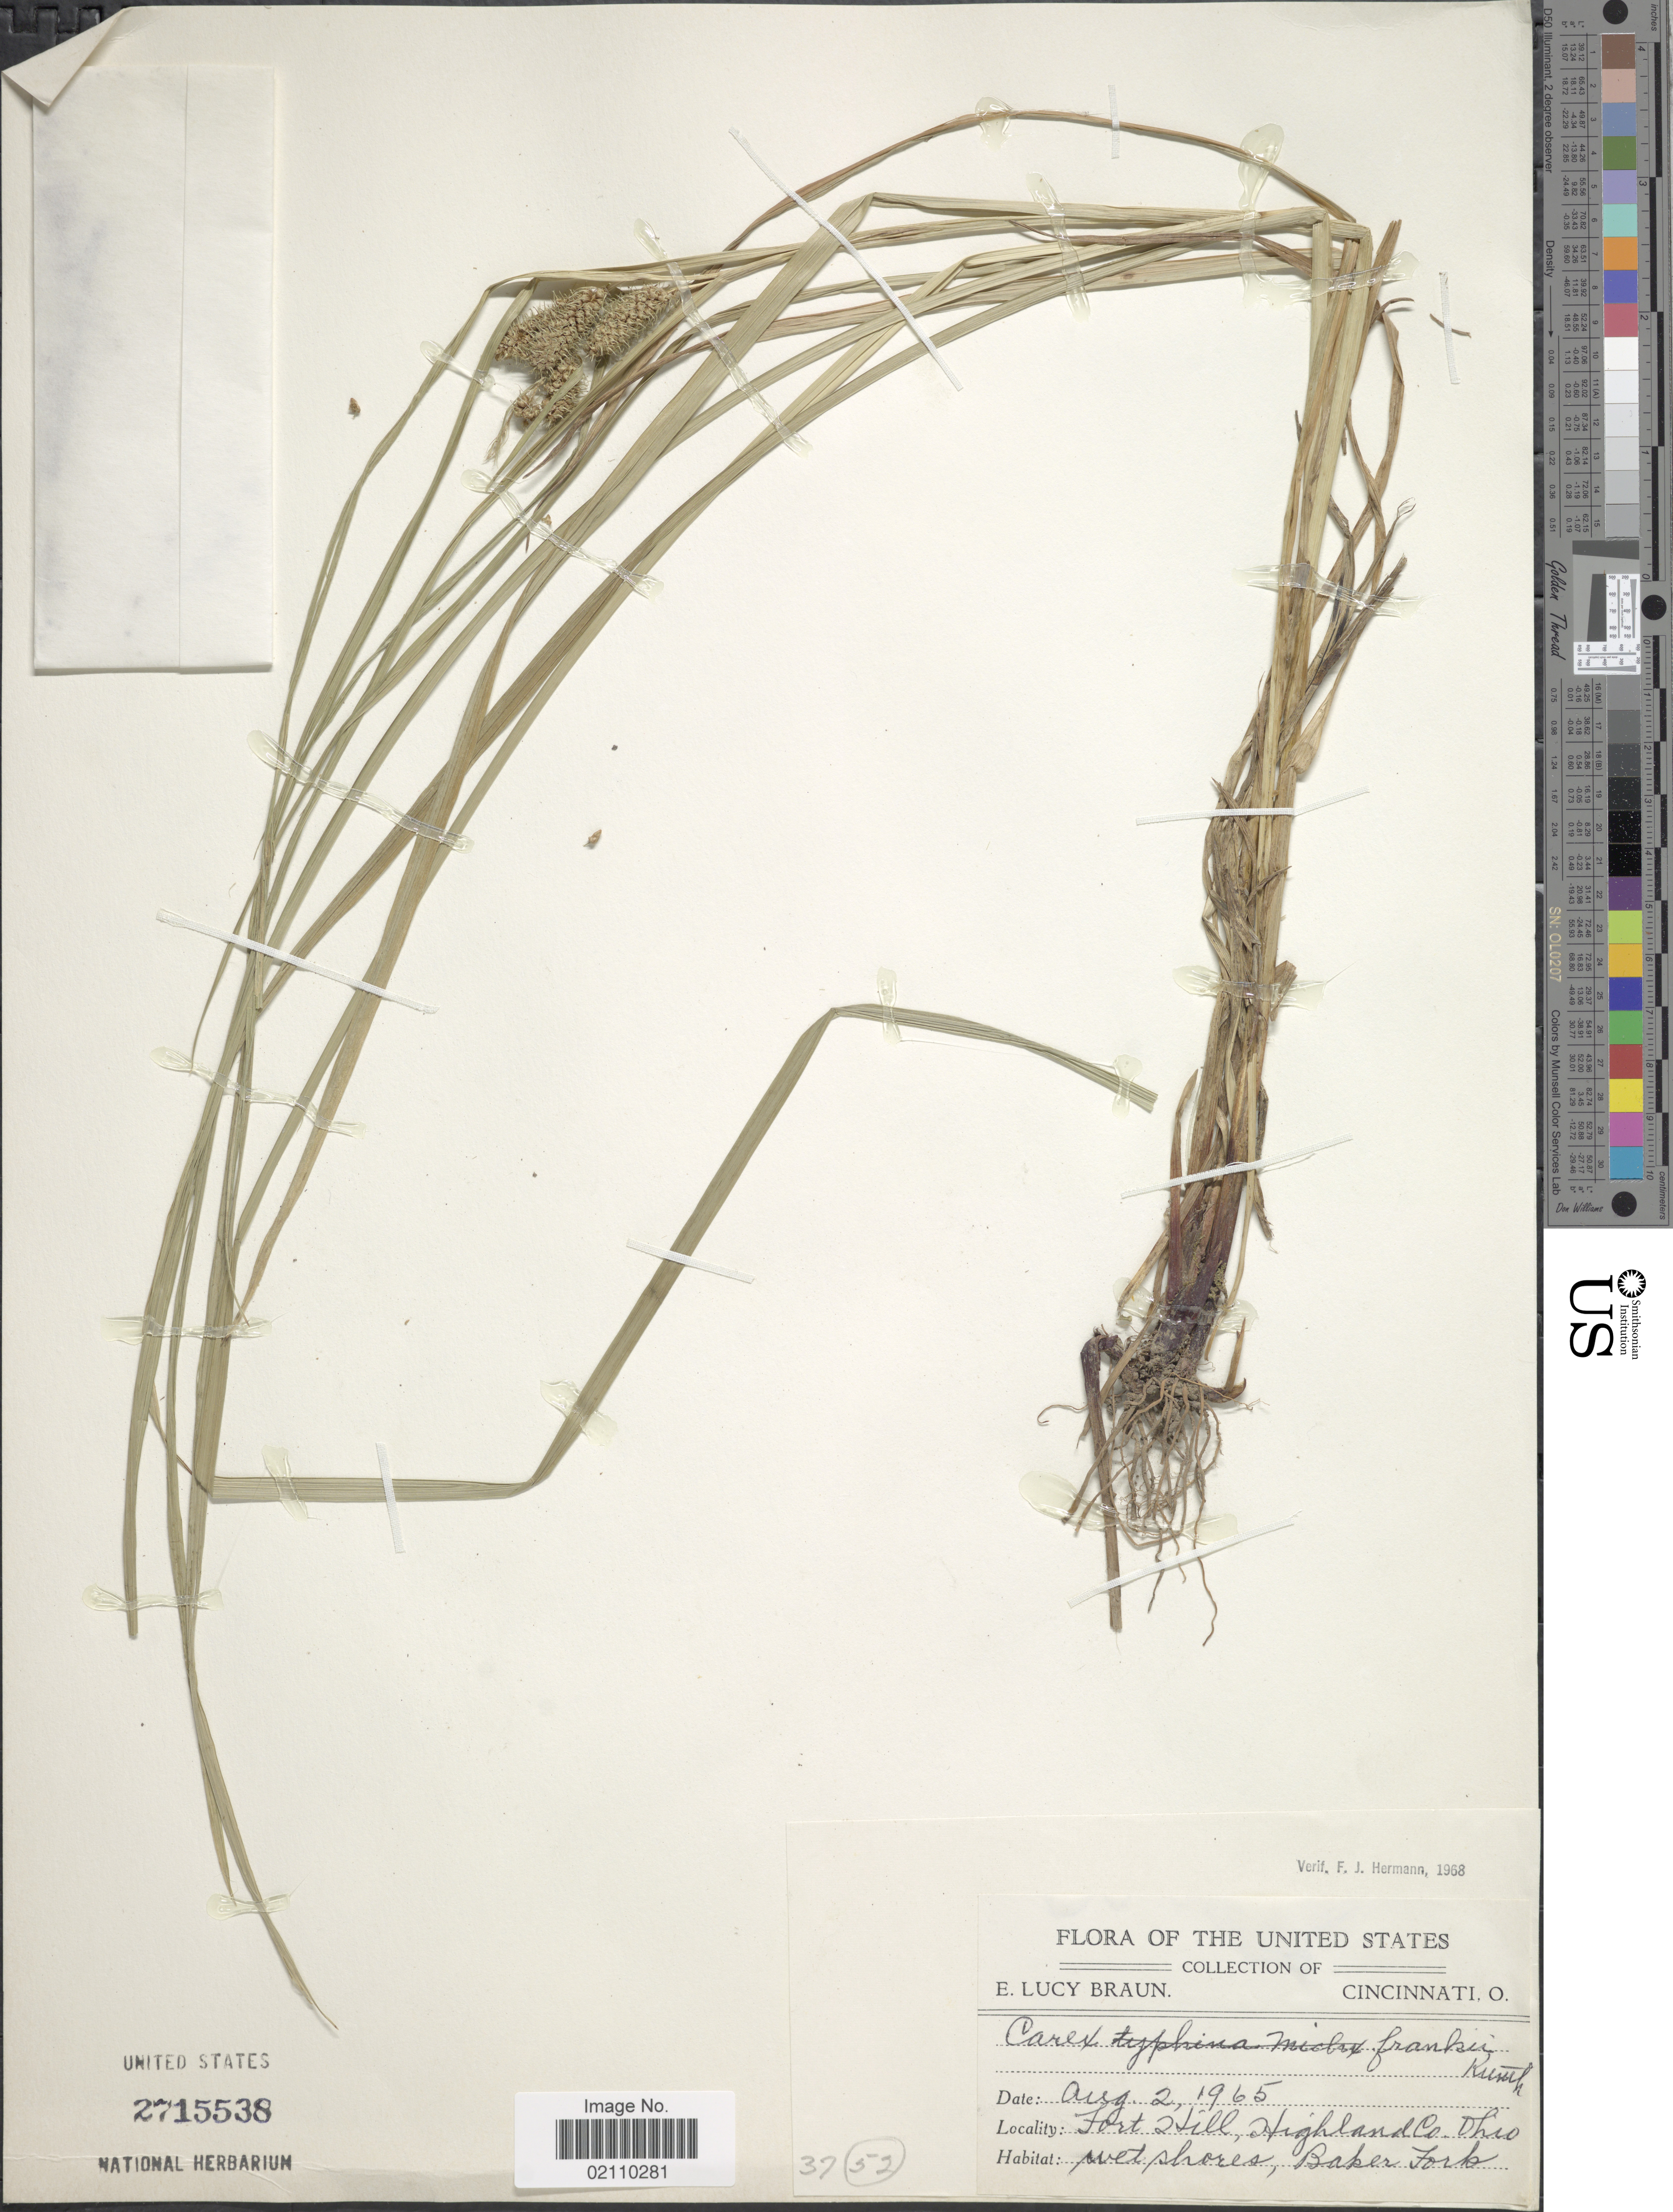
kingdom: Plantae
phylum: Tracheophyta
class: Liliopsida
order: Poales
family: Cyperaceae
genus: Carex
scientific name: Carex frankii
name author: Kunth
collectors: E. L. Braun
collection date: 1965-08-02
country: United States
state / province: Ohio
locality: Fort Hill, Highland Co., wet shores, Baker Fork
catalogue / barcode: US 2715538